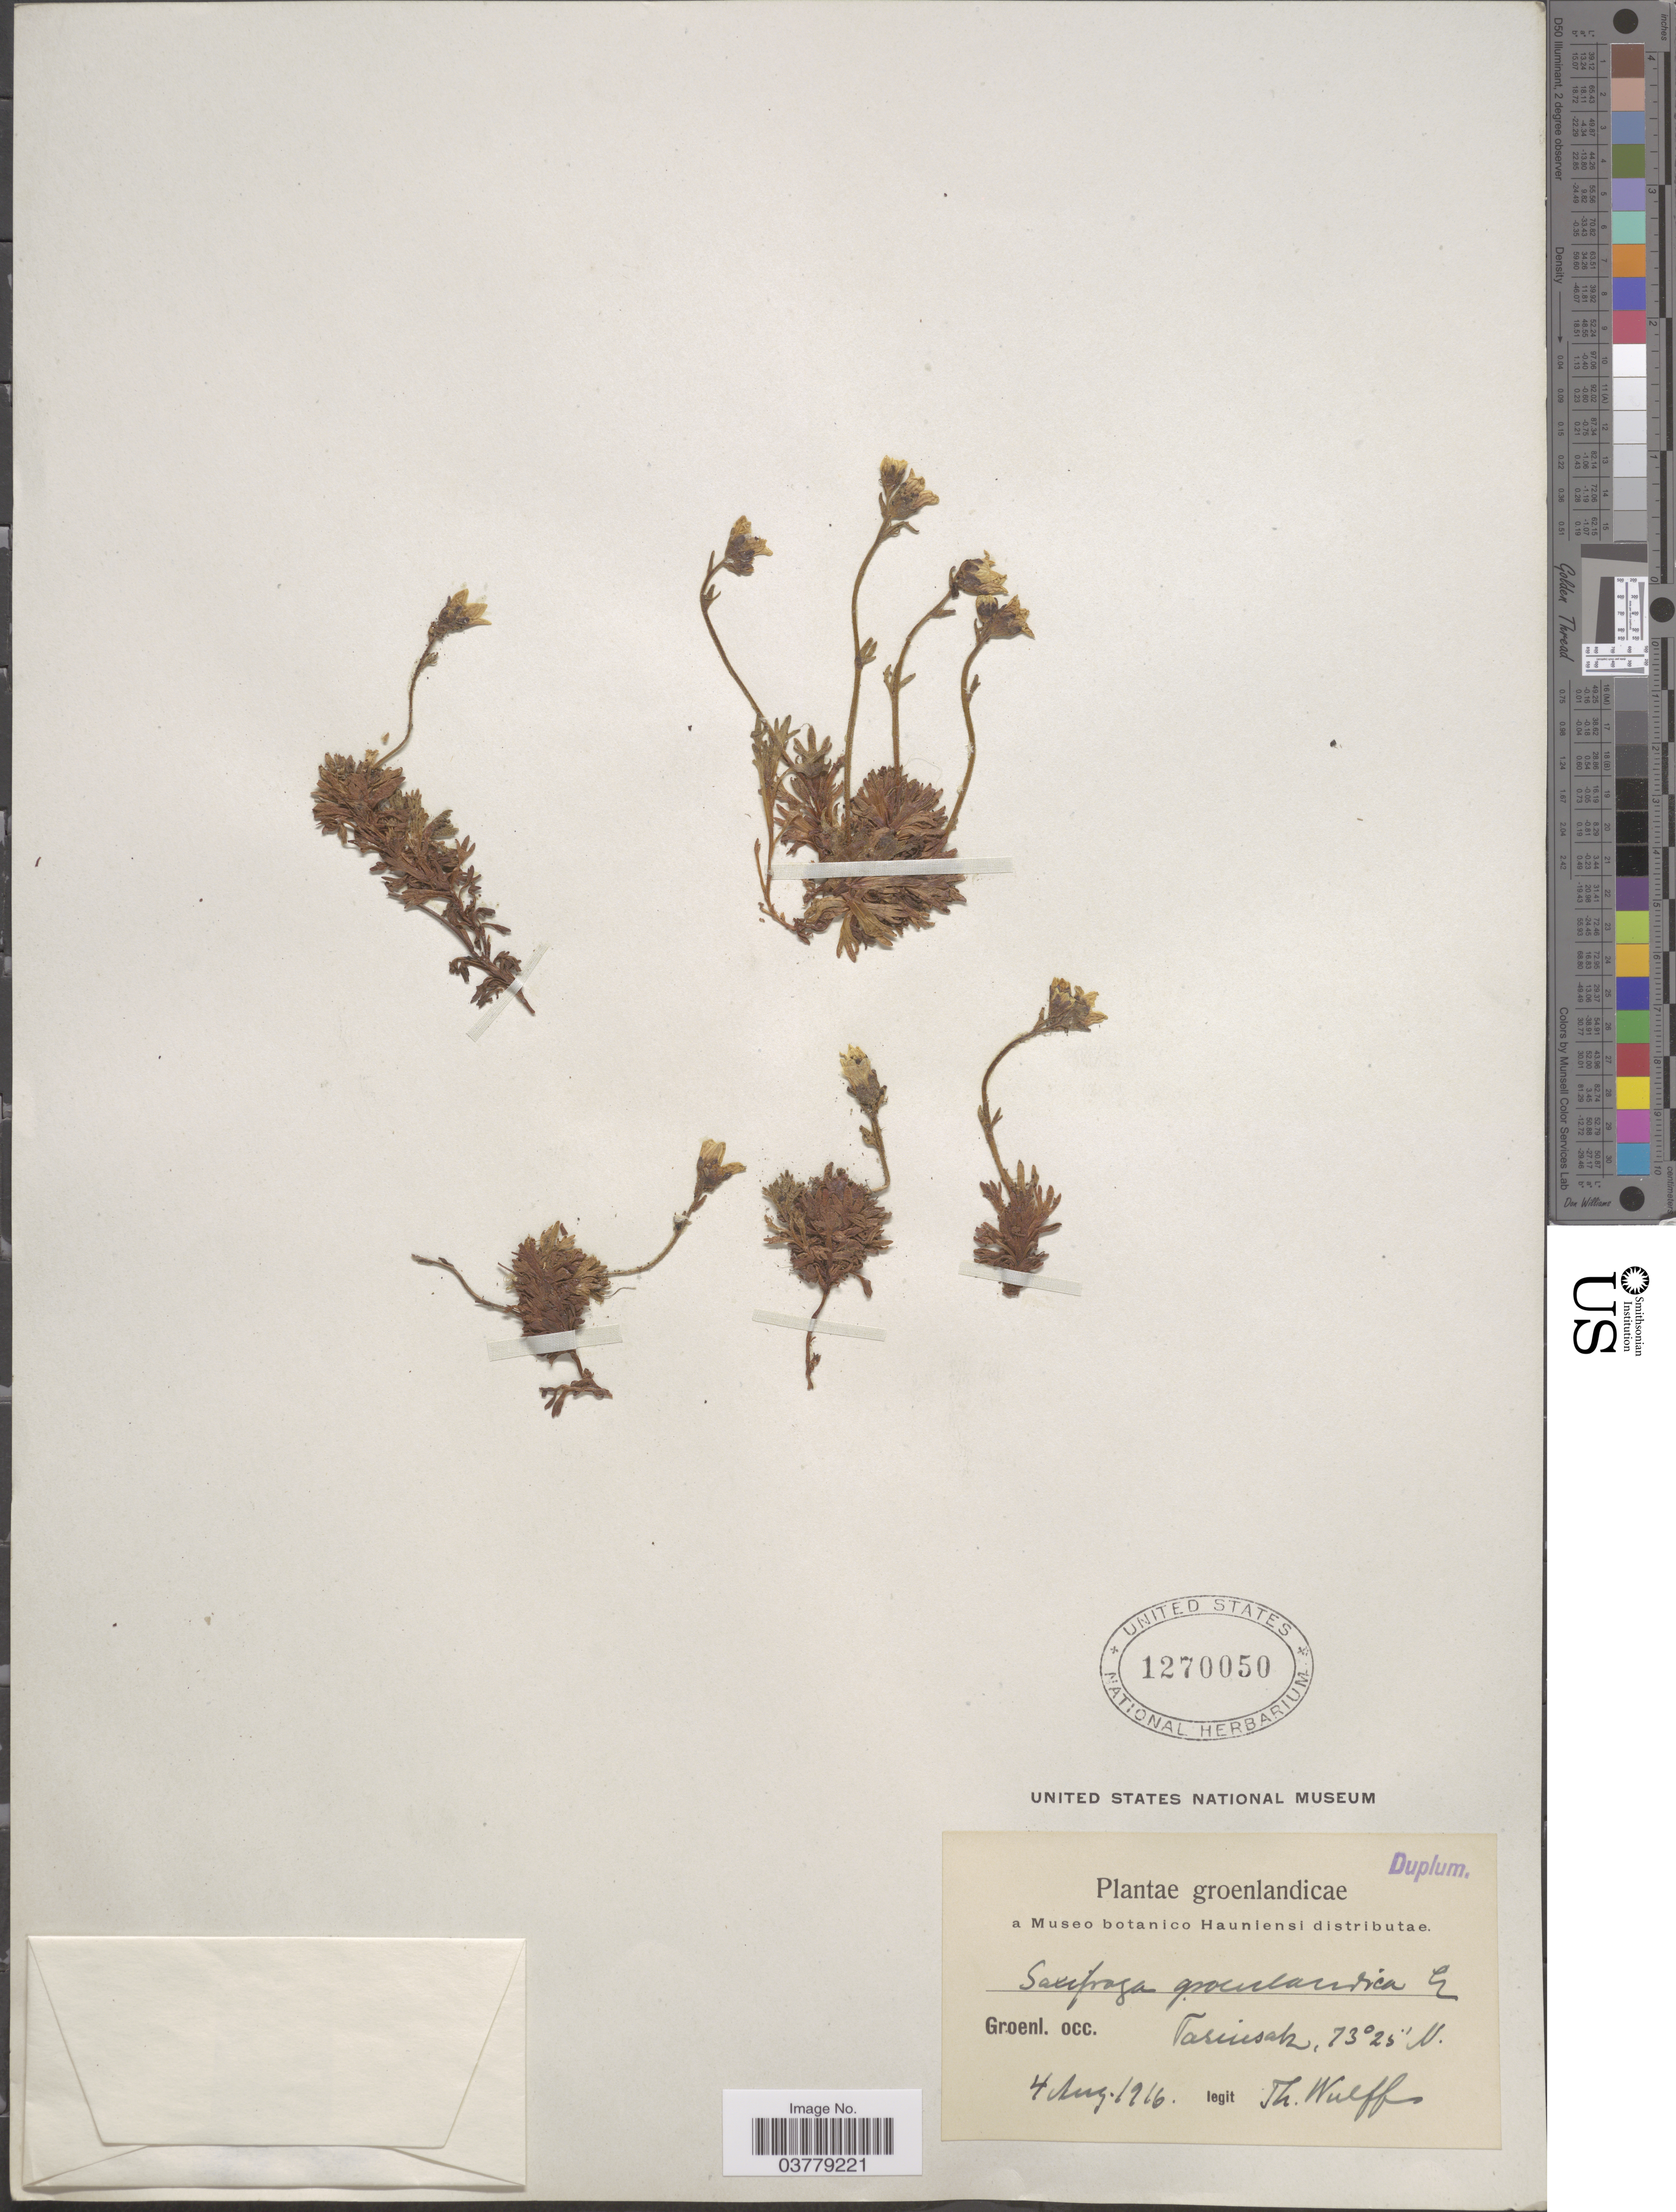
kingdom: Plantae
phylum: Tracheophyta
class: Magnoliopsida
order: Saxifragales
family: Saxifragaceae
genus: Saxifraga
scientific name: Saxifraga groenlandica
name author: L.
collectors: T. Wulff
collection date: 1916-08-04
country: Greenland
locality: Groenlandicae. Groenl. occ. Tasiusak.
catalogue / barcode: US 1270050